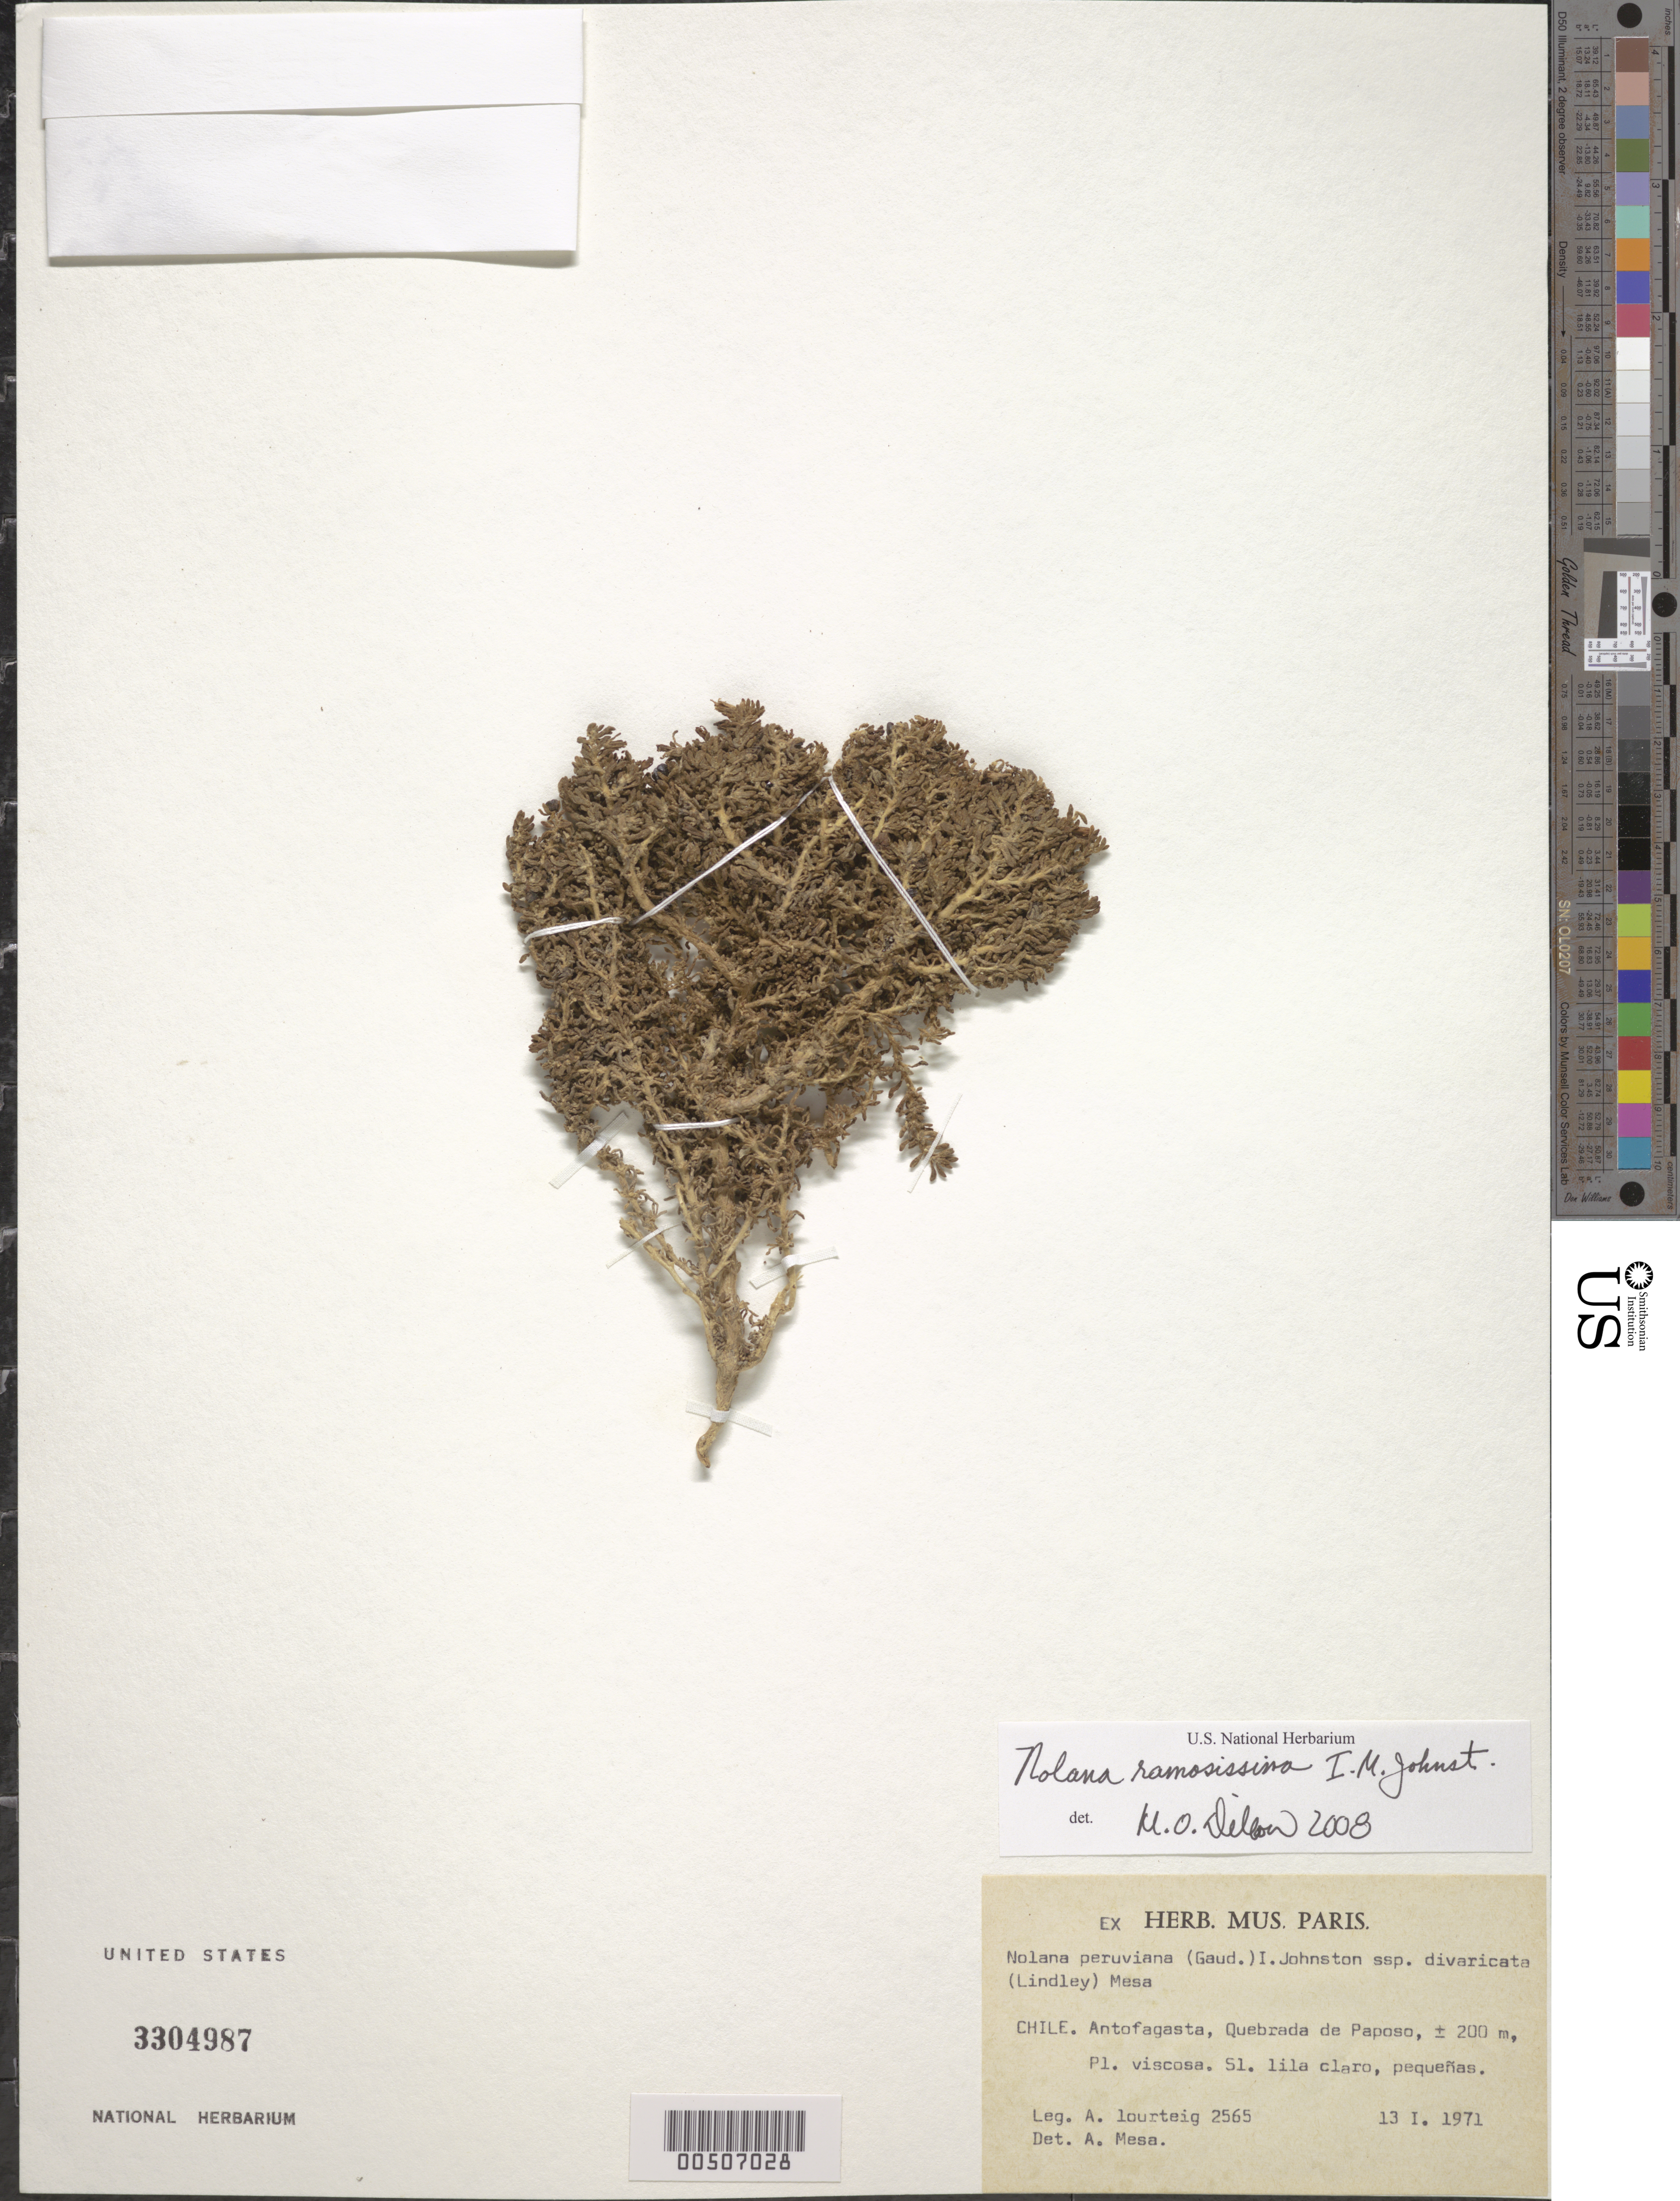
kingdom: Plantae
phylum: Tracheophyta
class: Magnoliopsida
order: Solanales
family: Solanaceae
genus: Nolana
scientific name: Nolana peruviana subsp. divaricata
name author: (Lindl.) Mesa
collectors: A. Lourteig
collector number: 2565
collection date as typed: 13 Jan 1971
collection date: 1971-01-13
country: Chile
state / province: Antofagasta (II)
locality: Quebrada de paposo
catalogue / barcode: US 3304987